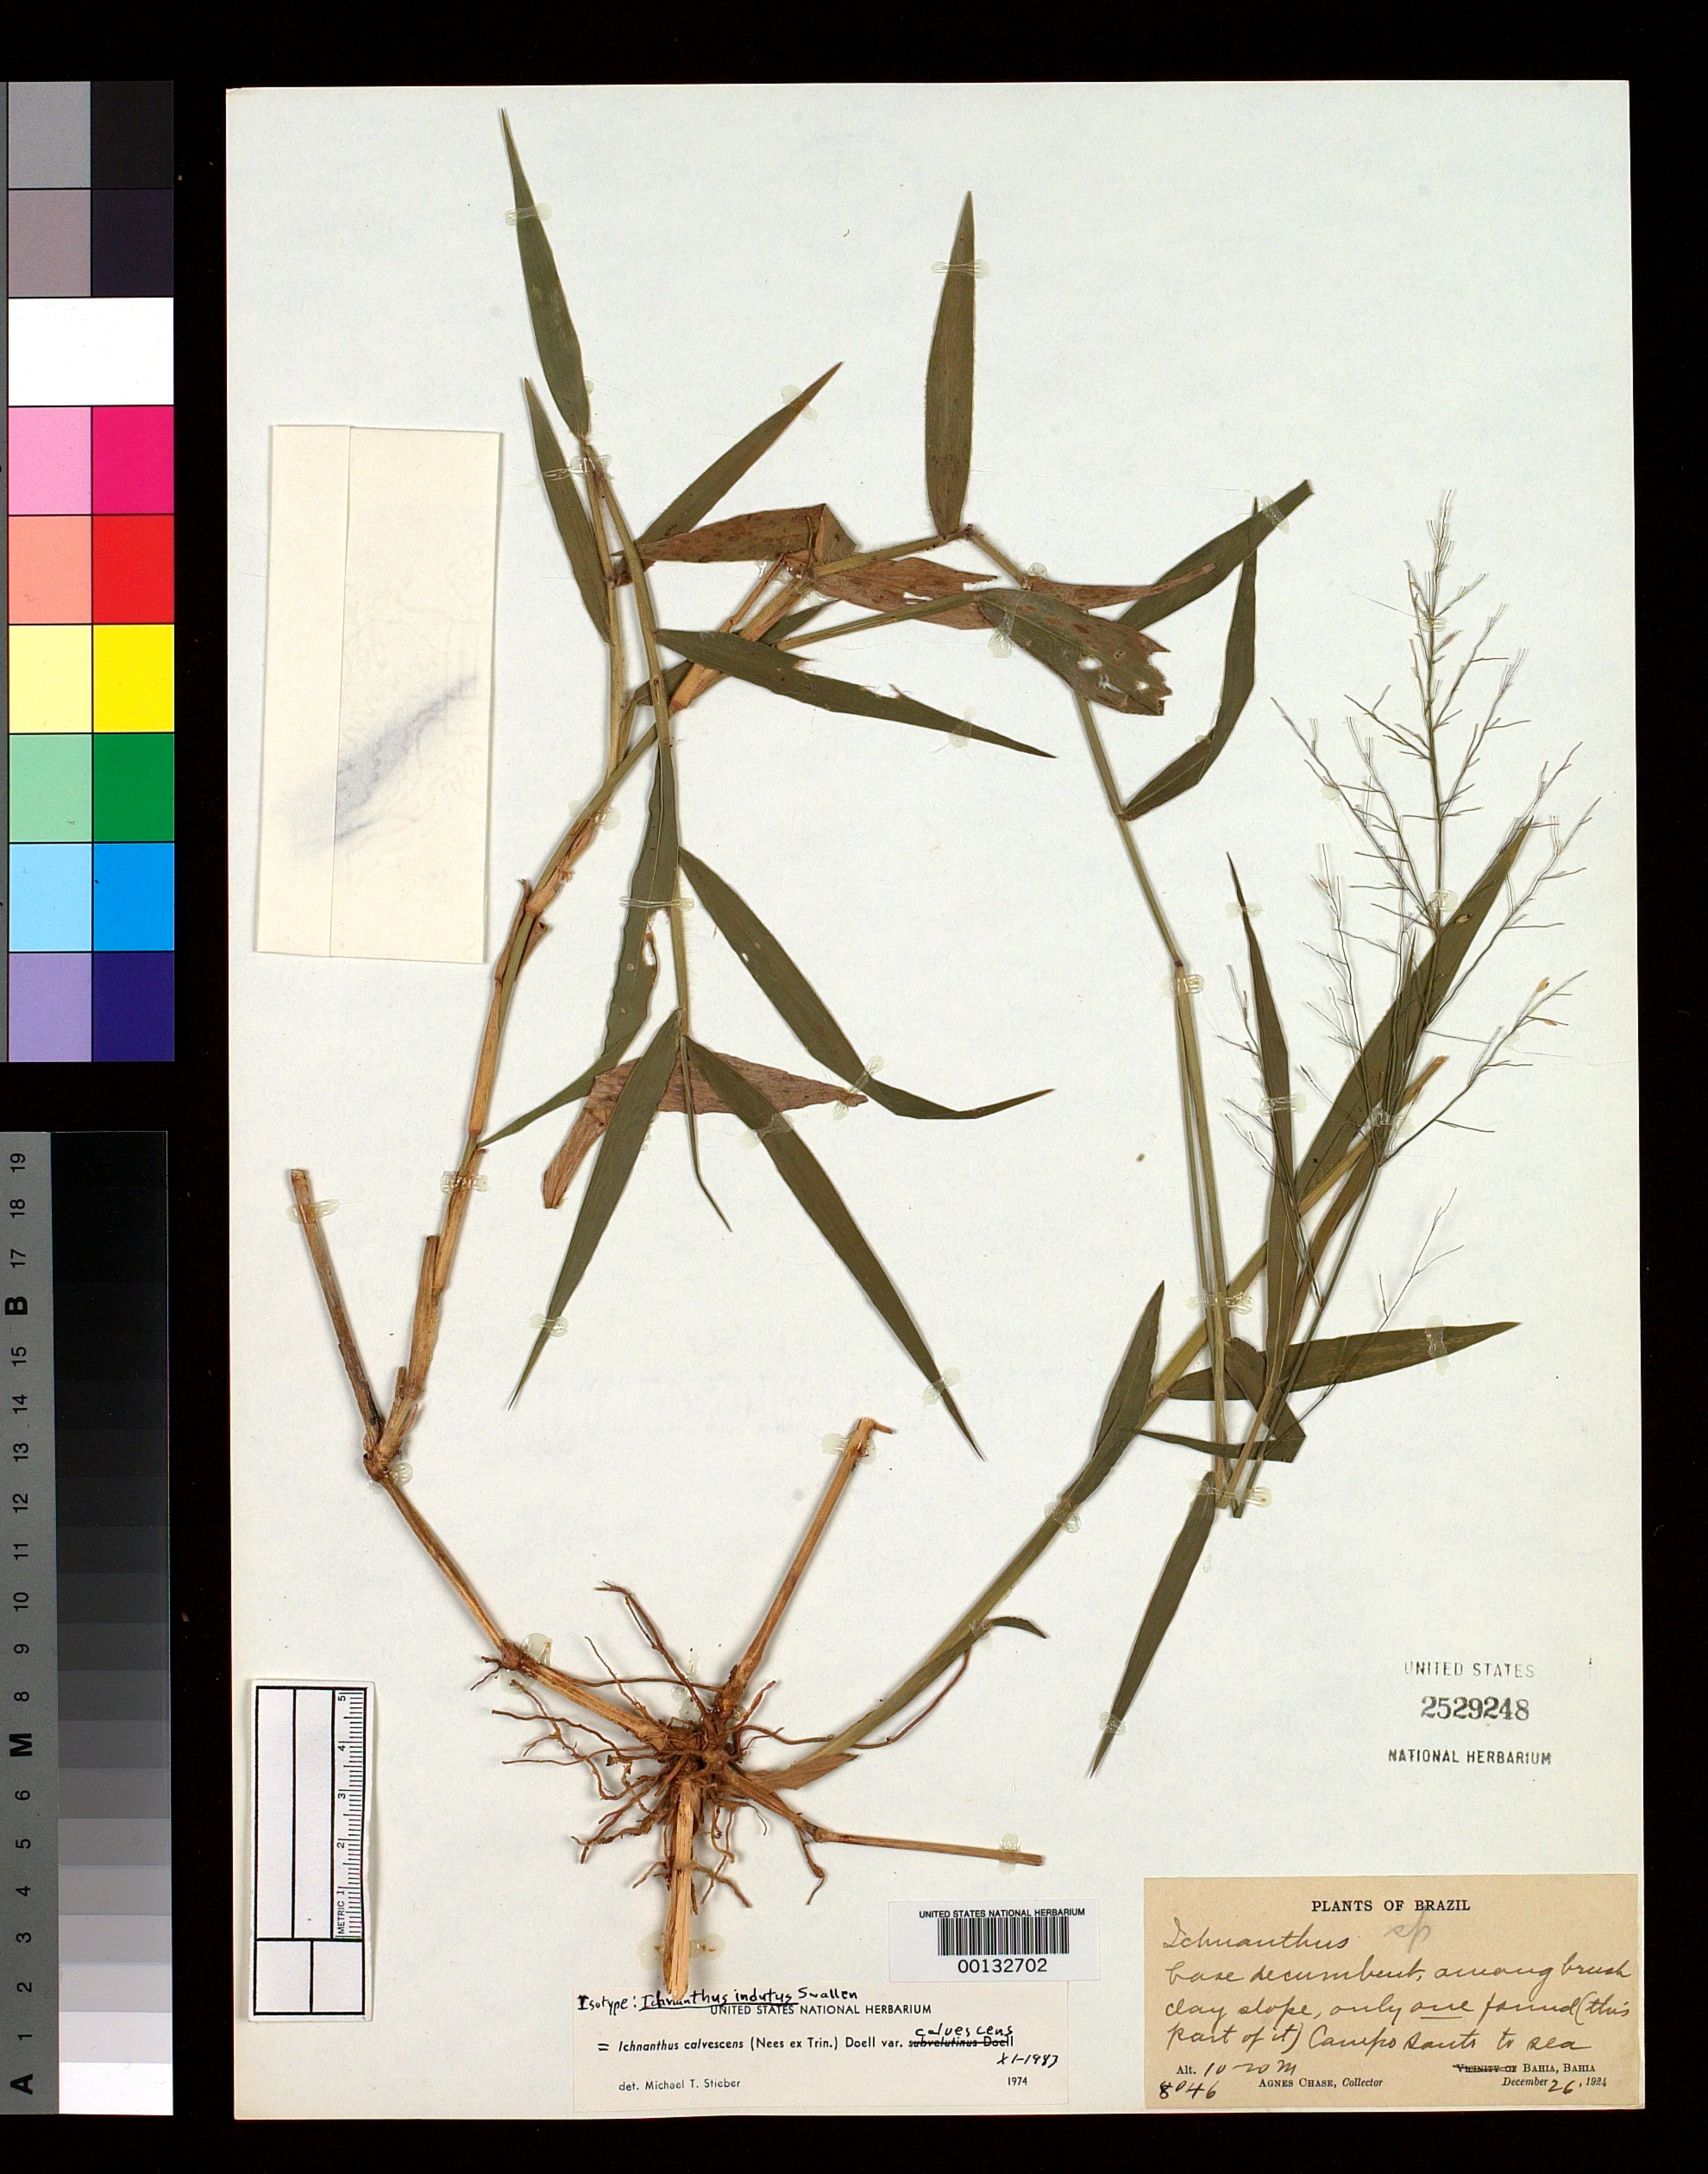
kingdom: Plantae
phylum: Tracheophyta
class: Liliopsida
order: Poales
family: Poaceae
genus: Ichnanthus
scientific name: Ichnanthus indutus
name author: Swallen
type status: Isotype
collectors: A. Chase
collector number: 8046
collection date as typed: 26 Dec 1924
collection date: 1924-12-26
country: Brazil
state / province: Bahia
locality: Bahia, Campo Santo to sea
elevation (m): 10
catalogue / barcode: US 2529248